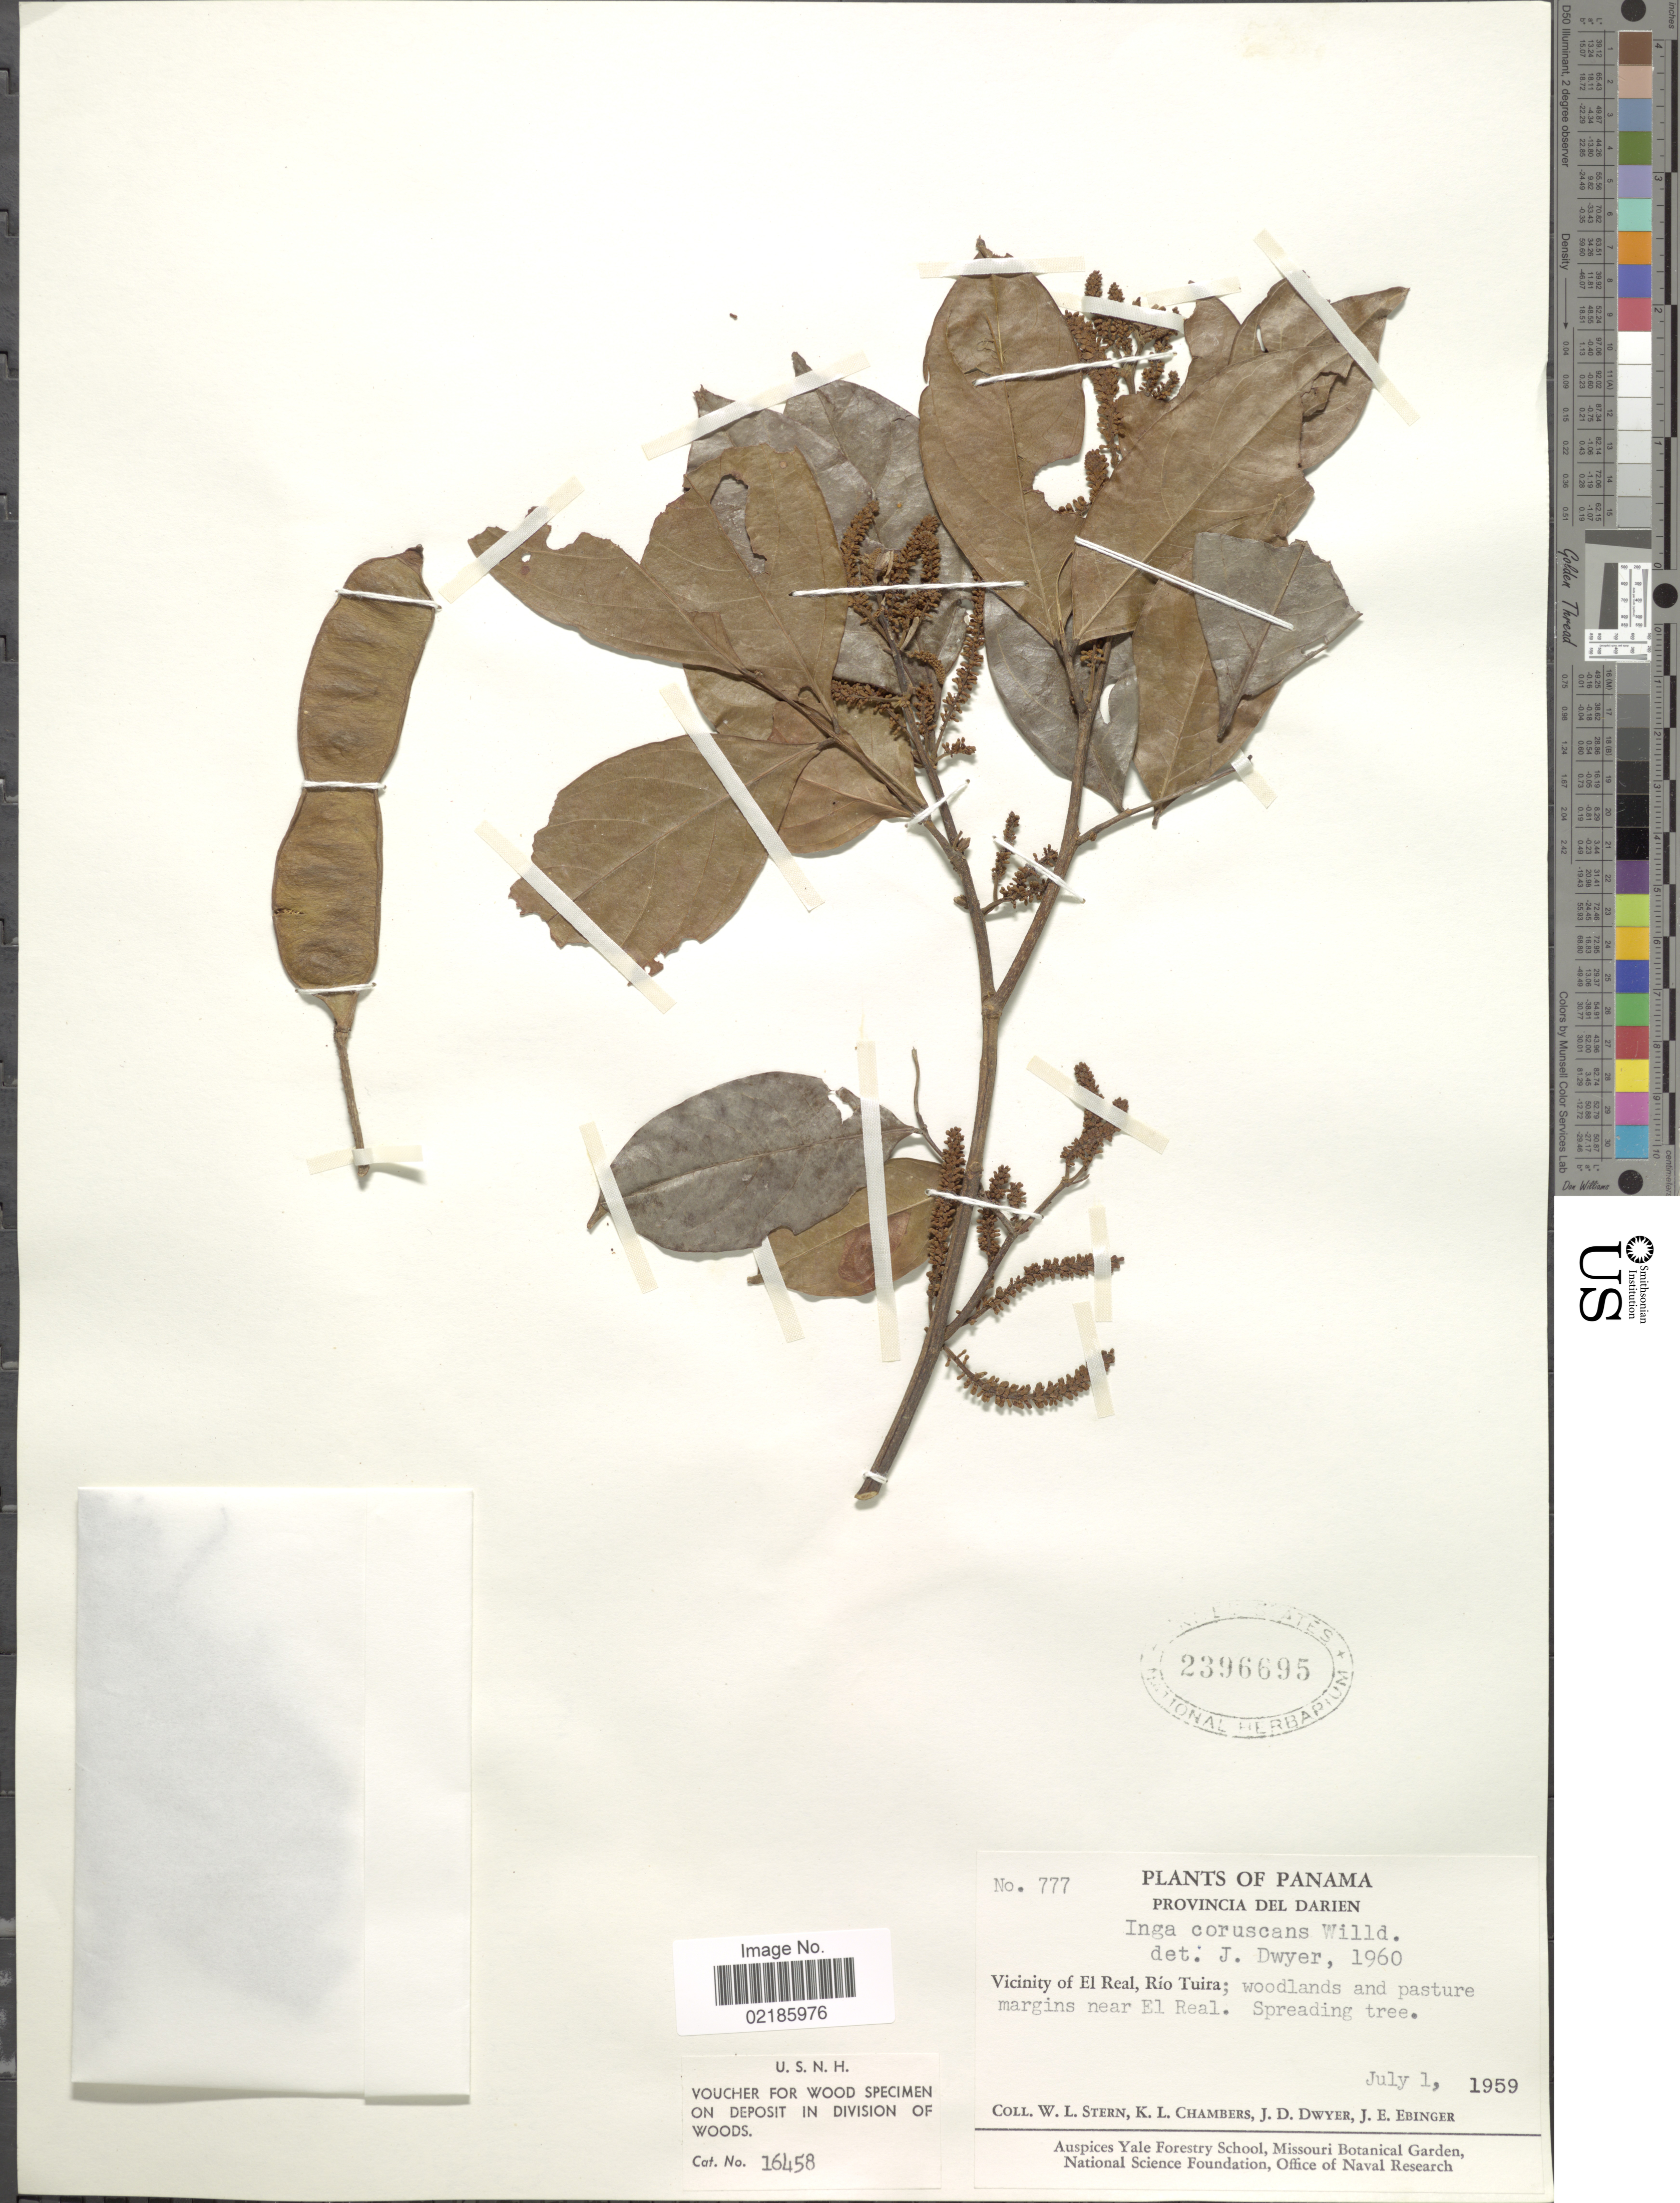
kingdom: Plantae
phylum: Tracheophyta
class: Magnoliopsida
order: Fabales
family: Fabaceae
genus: Inga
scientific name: Inga coruscans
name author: Humb. & Bonpl. ex Willd.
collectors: W. L. Stern, K. Chambers, J. D. Dwyer & J. Ebinger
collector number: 777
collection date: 1959-07-01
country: Panama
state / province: Darién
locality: Vicinity of El Real, Rio Tuira; woodlands and pastures margins near El Real.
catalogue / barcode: US 2396695